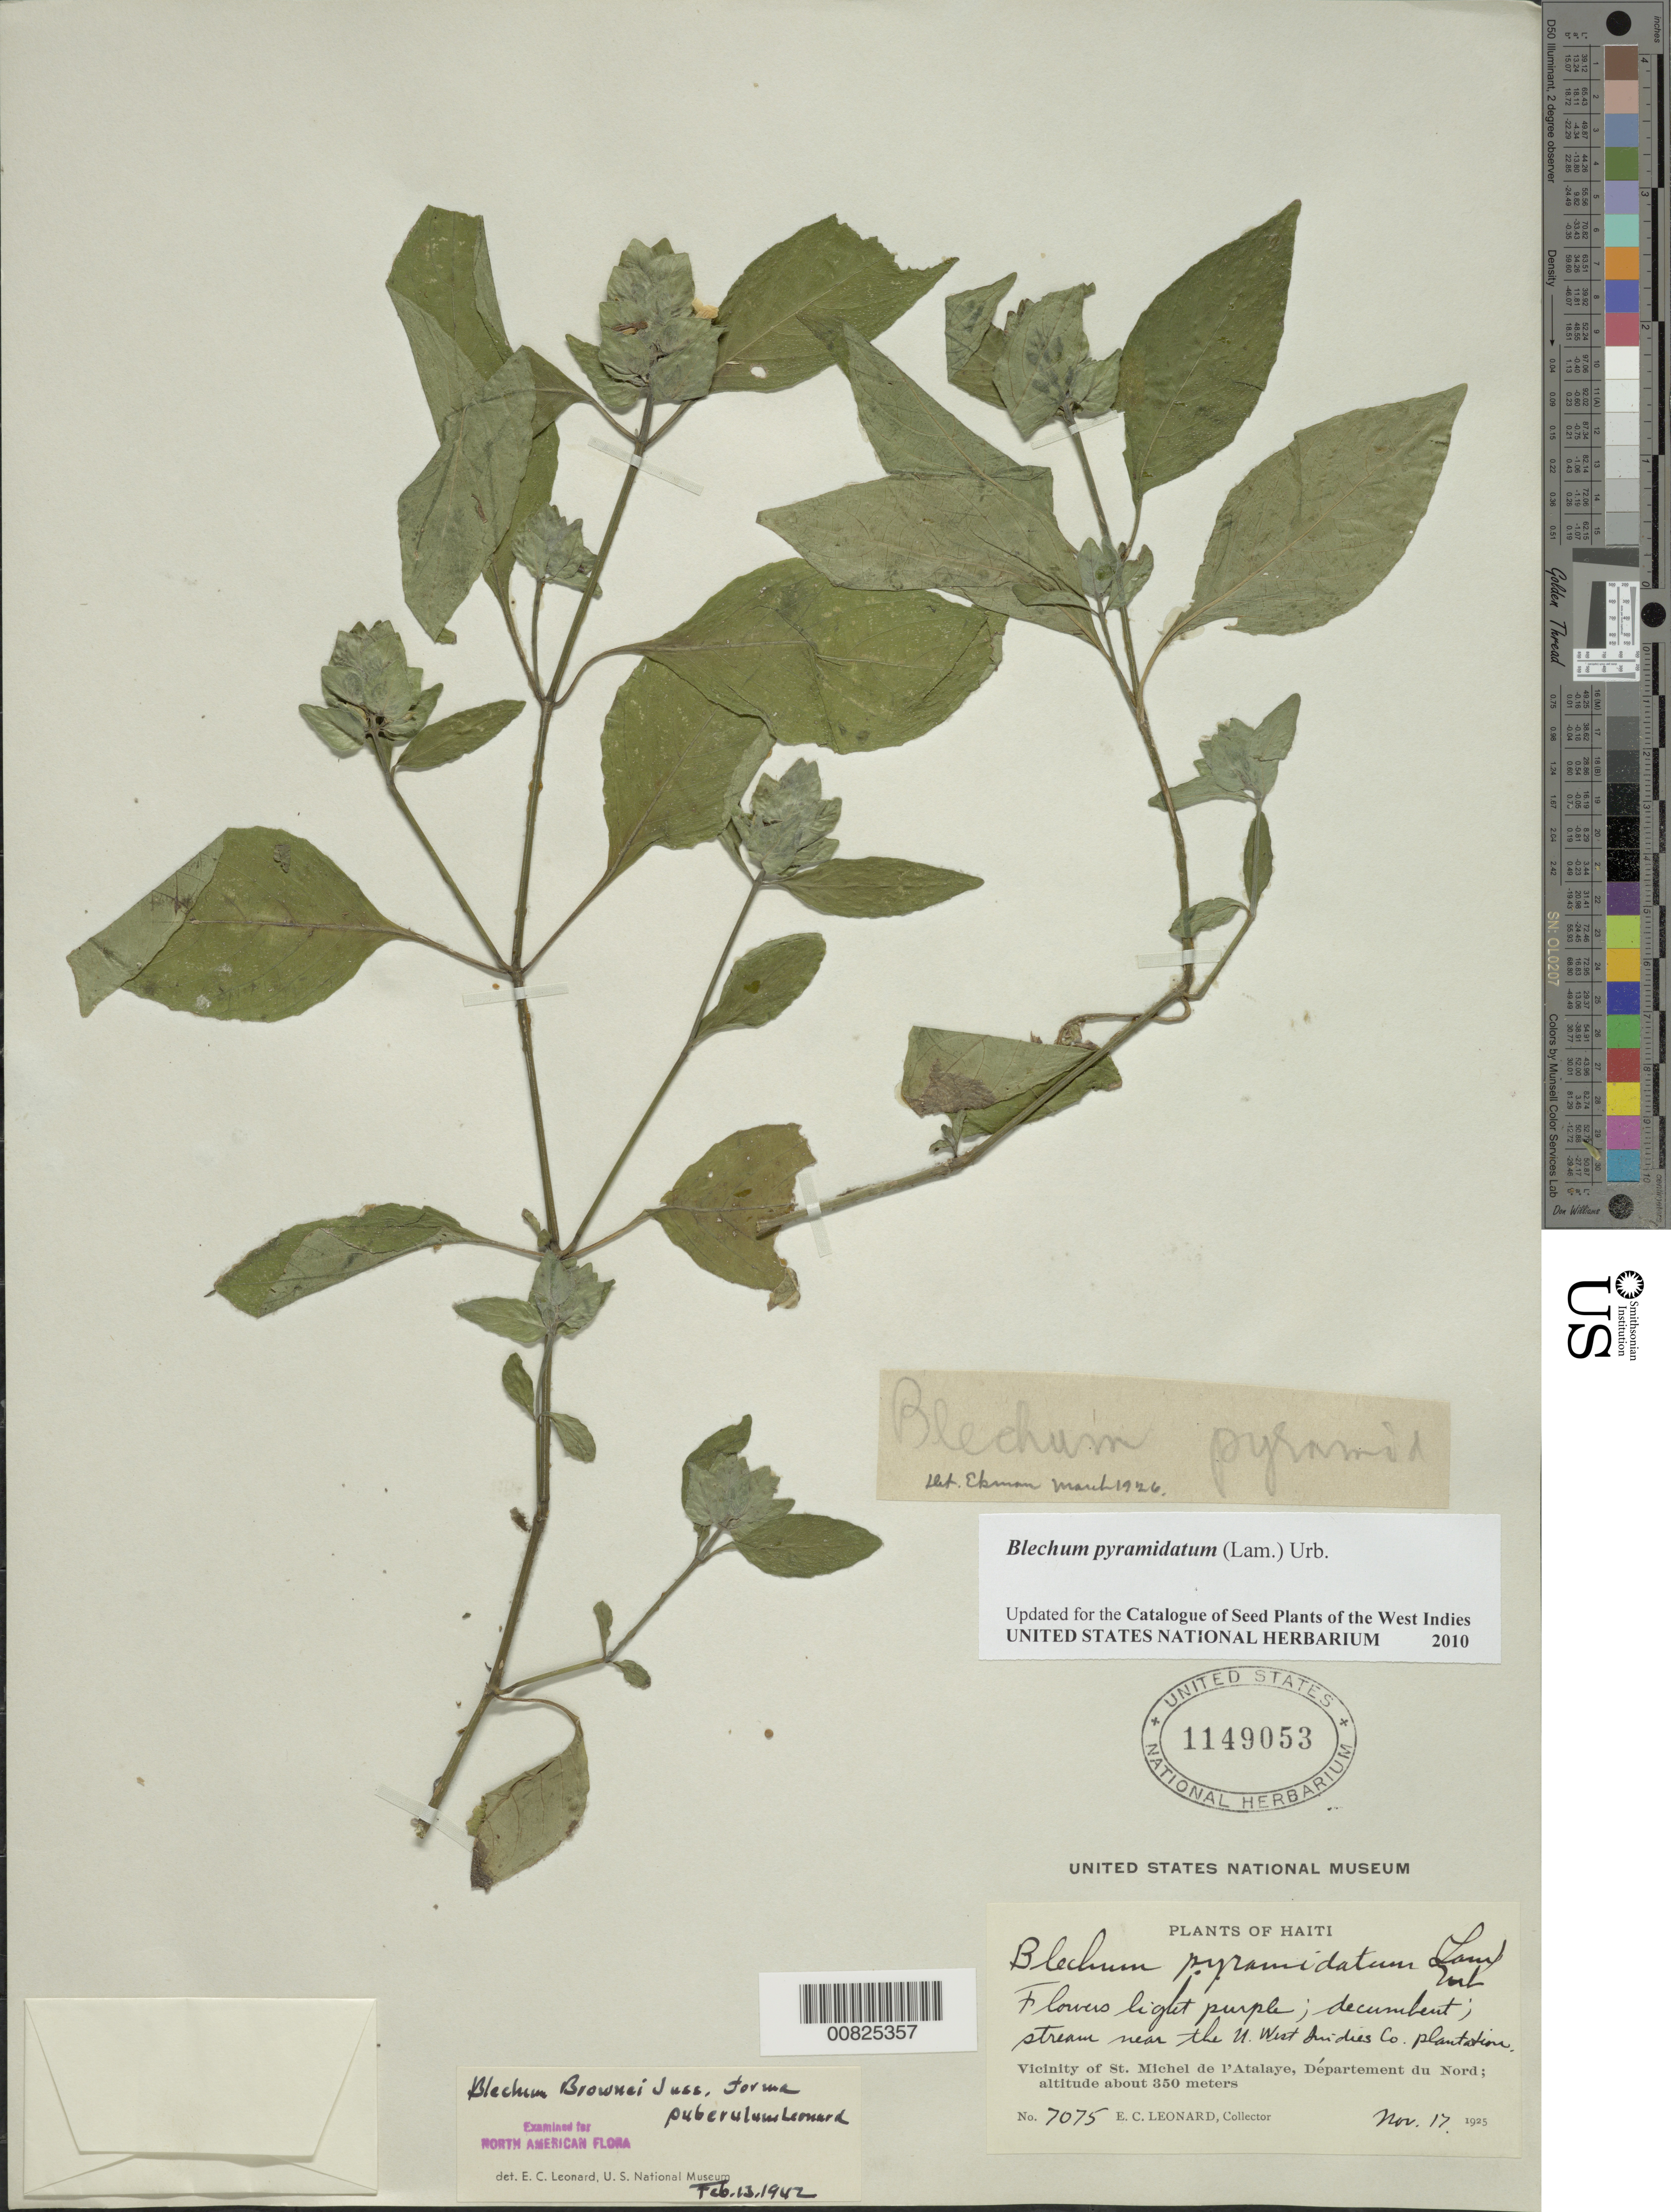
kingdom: Plantae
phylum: Tracheophyta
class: Magnoliopsida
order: Lamiales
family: Acanthaceae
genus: Blechum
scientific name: Blechum pyramidatum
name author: (Lam.) Urb.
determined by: Leonard, Emery C., (US)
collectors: E. C. Leonard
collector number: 7075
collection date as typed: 17 Nov 1925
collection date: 1925-11-17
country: Haiti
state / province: Artibonite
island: Hispaniola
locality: Vicinity of St. Michel de l'Atalaye, near the U West Indies Co. Plantation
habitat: Stream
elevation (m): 350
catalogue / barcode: US 1149053